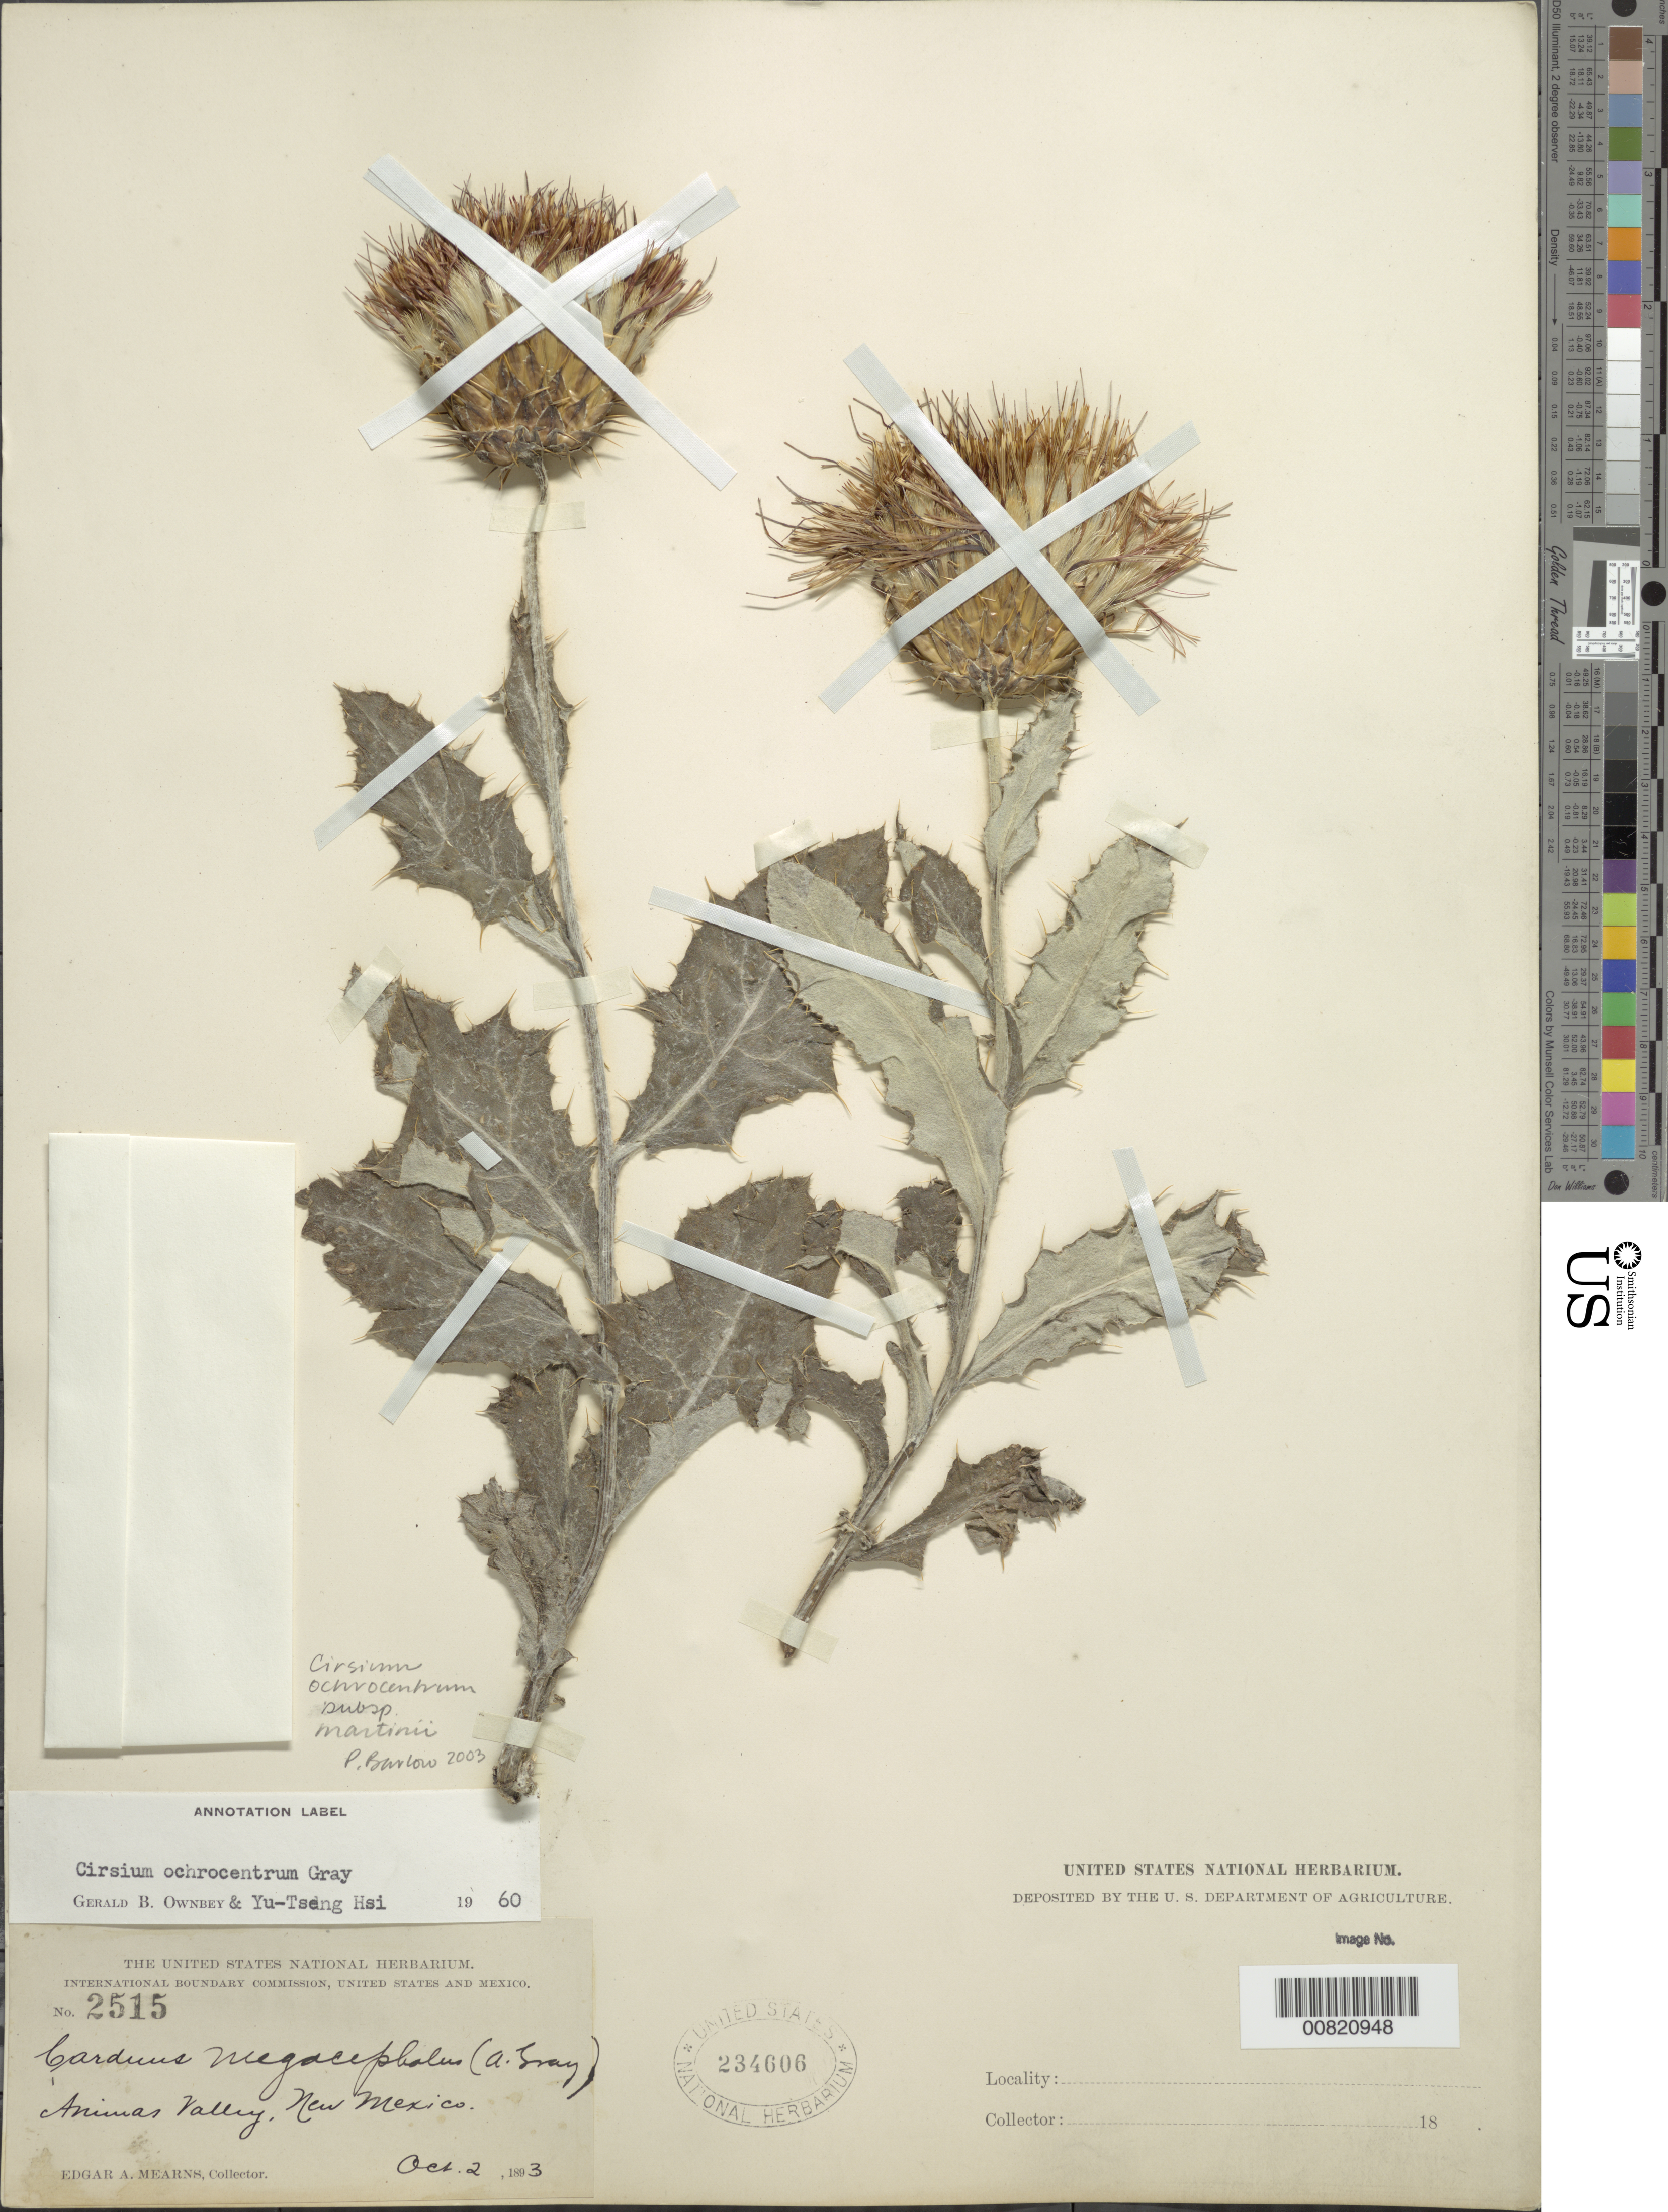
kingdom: Plantae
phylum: Tracheophyta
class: Magnoliopsida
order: Asterales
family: Asteraceae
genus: Cirsium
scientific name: Cirsium ochrocentrum subsp. martinii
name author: Barlow-Irick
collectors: E. A. Mearns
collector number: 2515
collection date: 1893-10-02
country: United States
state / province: New Mexico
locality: International Boundary, United States and Mexico, Animas Valley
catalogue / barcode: US 234606